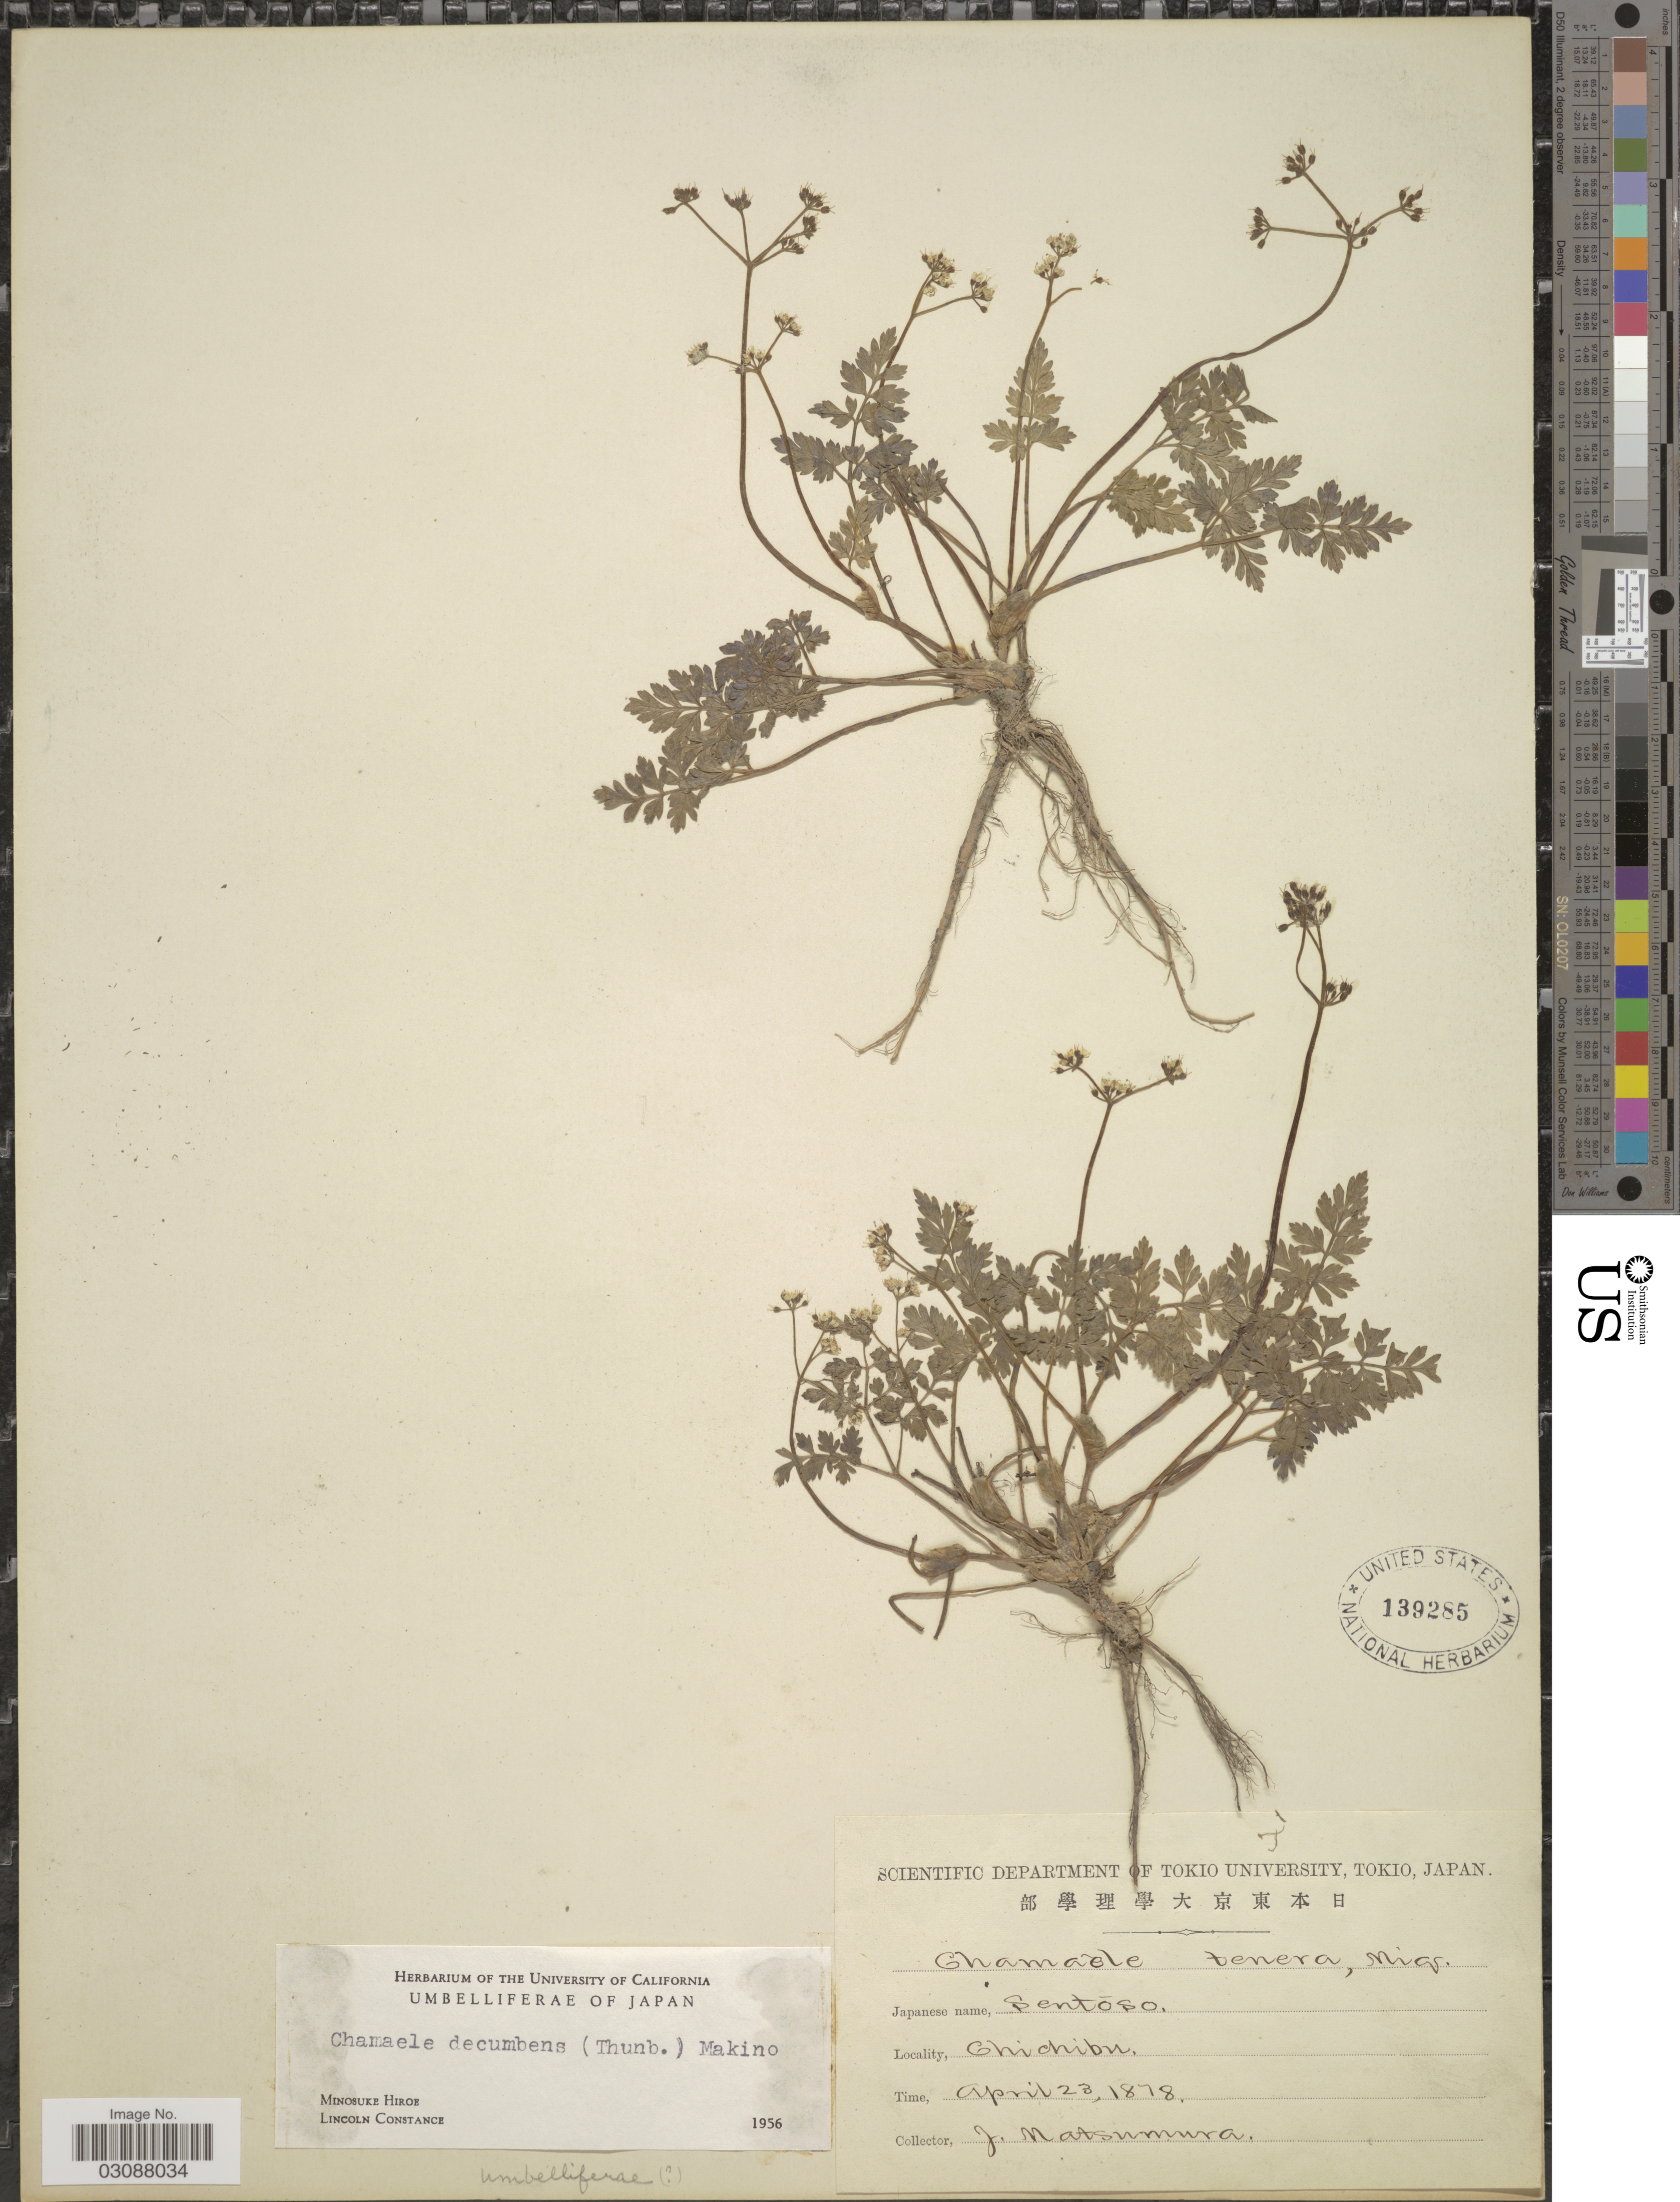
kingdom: Plantae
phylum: Tracheophyta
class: Magnoliopsida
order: Apiales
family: Apiaceae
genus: Chamaele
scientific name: Chamaele decumbens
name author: (Thunb.) Makino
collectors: J. Matsumura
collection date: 1878-04-23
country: Japan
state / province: Tokyo, Federal City of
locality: Chichibu.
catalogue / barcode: US 139285